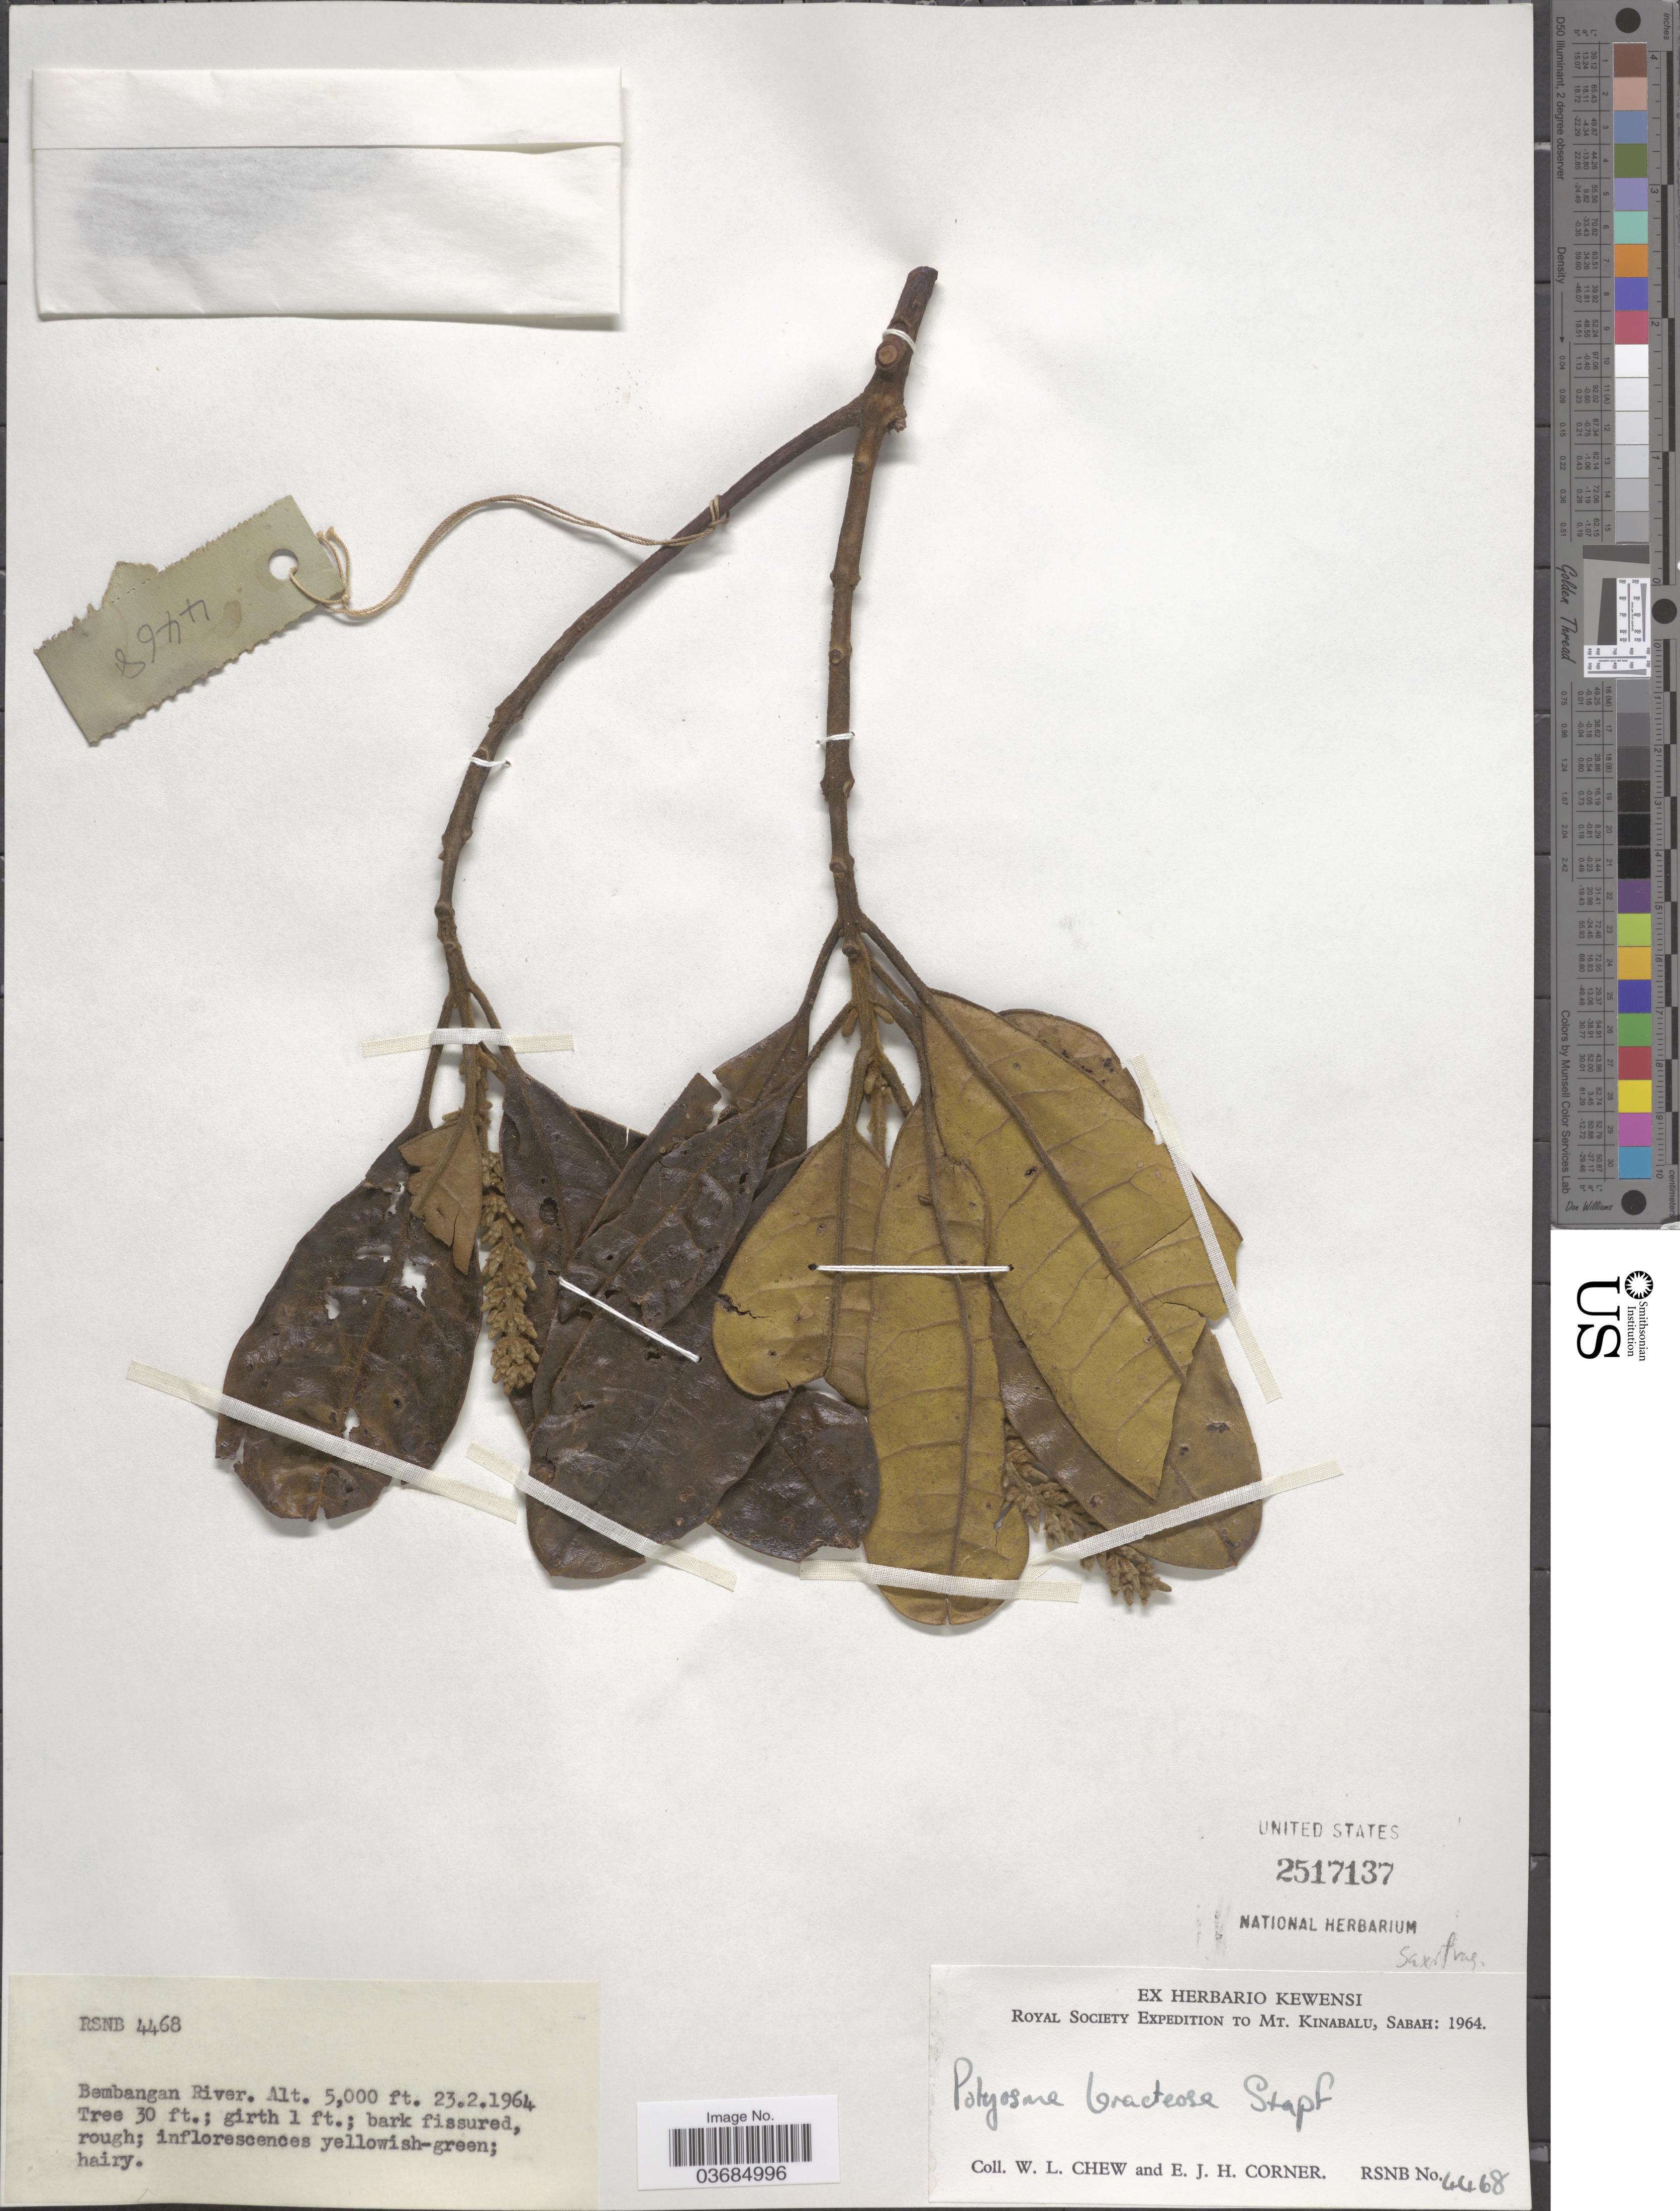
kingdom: Plantae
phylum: Tracheophyta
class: Magnoliopsida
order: Escalloniales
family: Escalloniaceae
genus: Polyosma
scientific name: Polyosma bracteosum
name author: Stapf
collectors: W. Chew & E. Corner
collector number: RSNB4468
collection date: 1964-02-23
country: Malaysia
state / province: Sabah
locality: Royal Society Expedition to Mt. Kinabalu, Sabah: 1964. Bembangan River.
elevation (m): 1524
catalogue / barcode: US 2517137